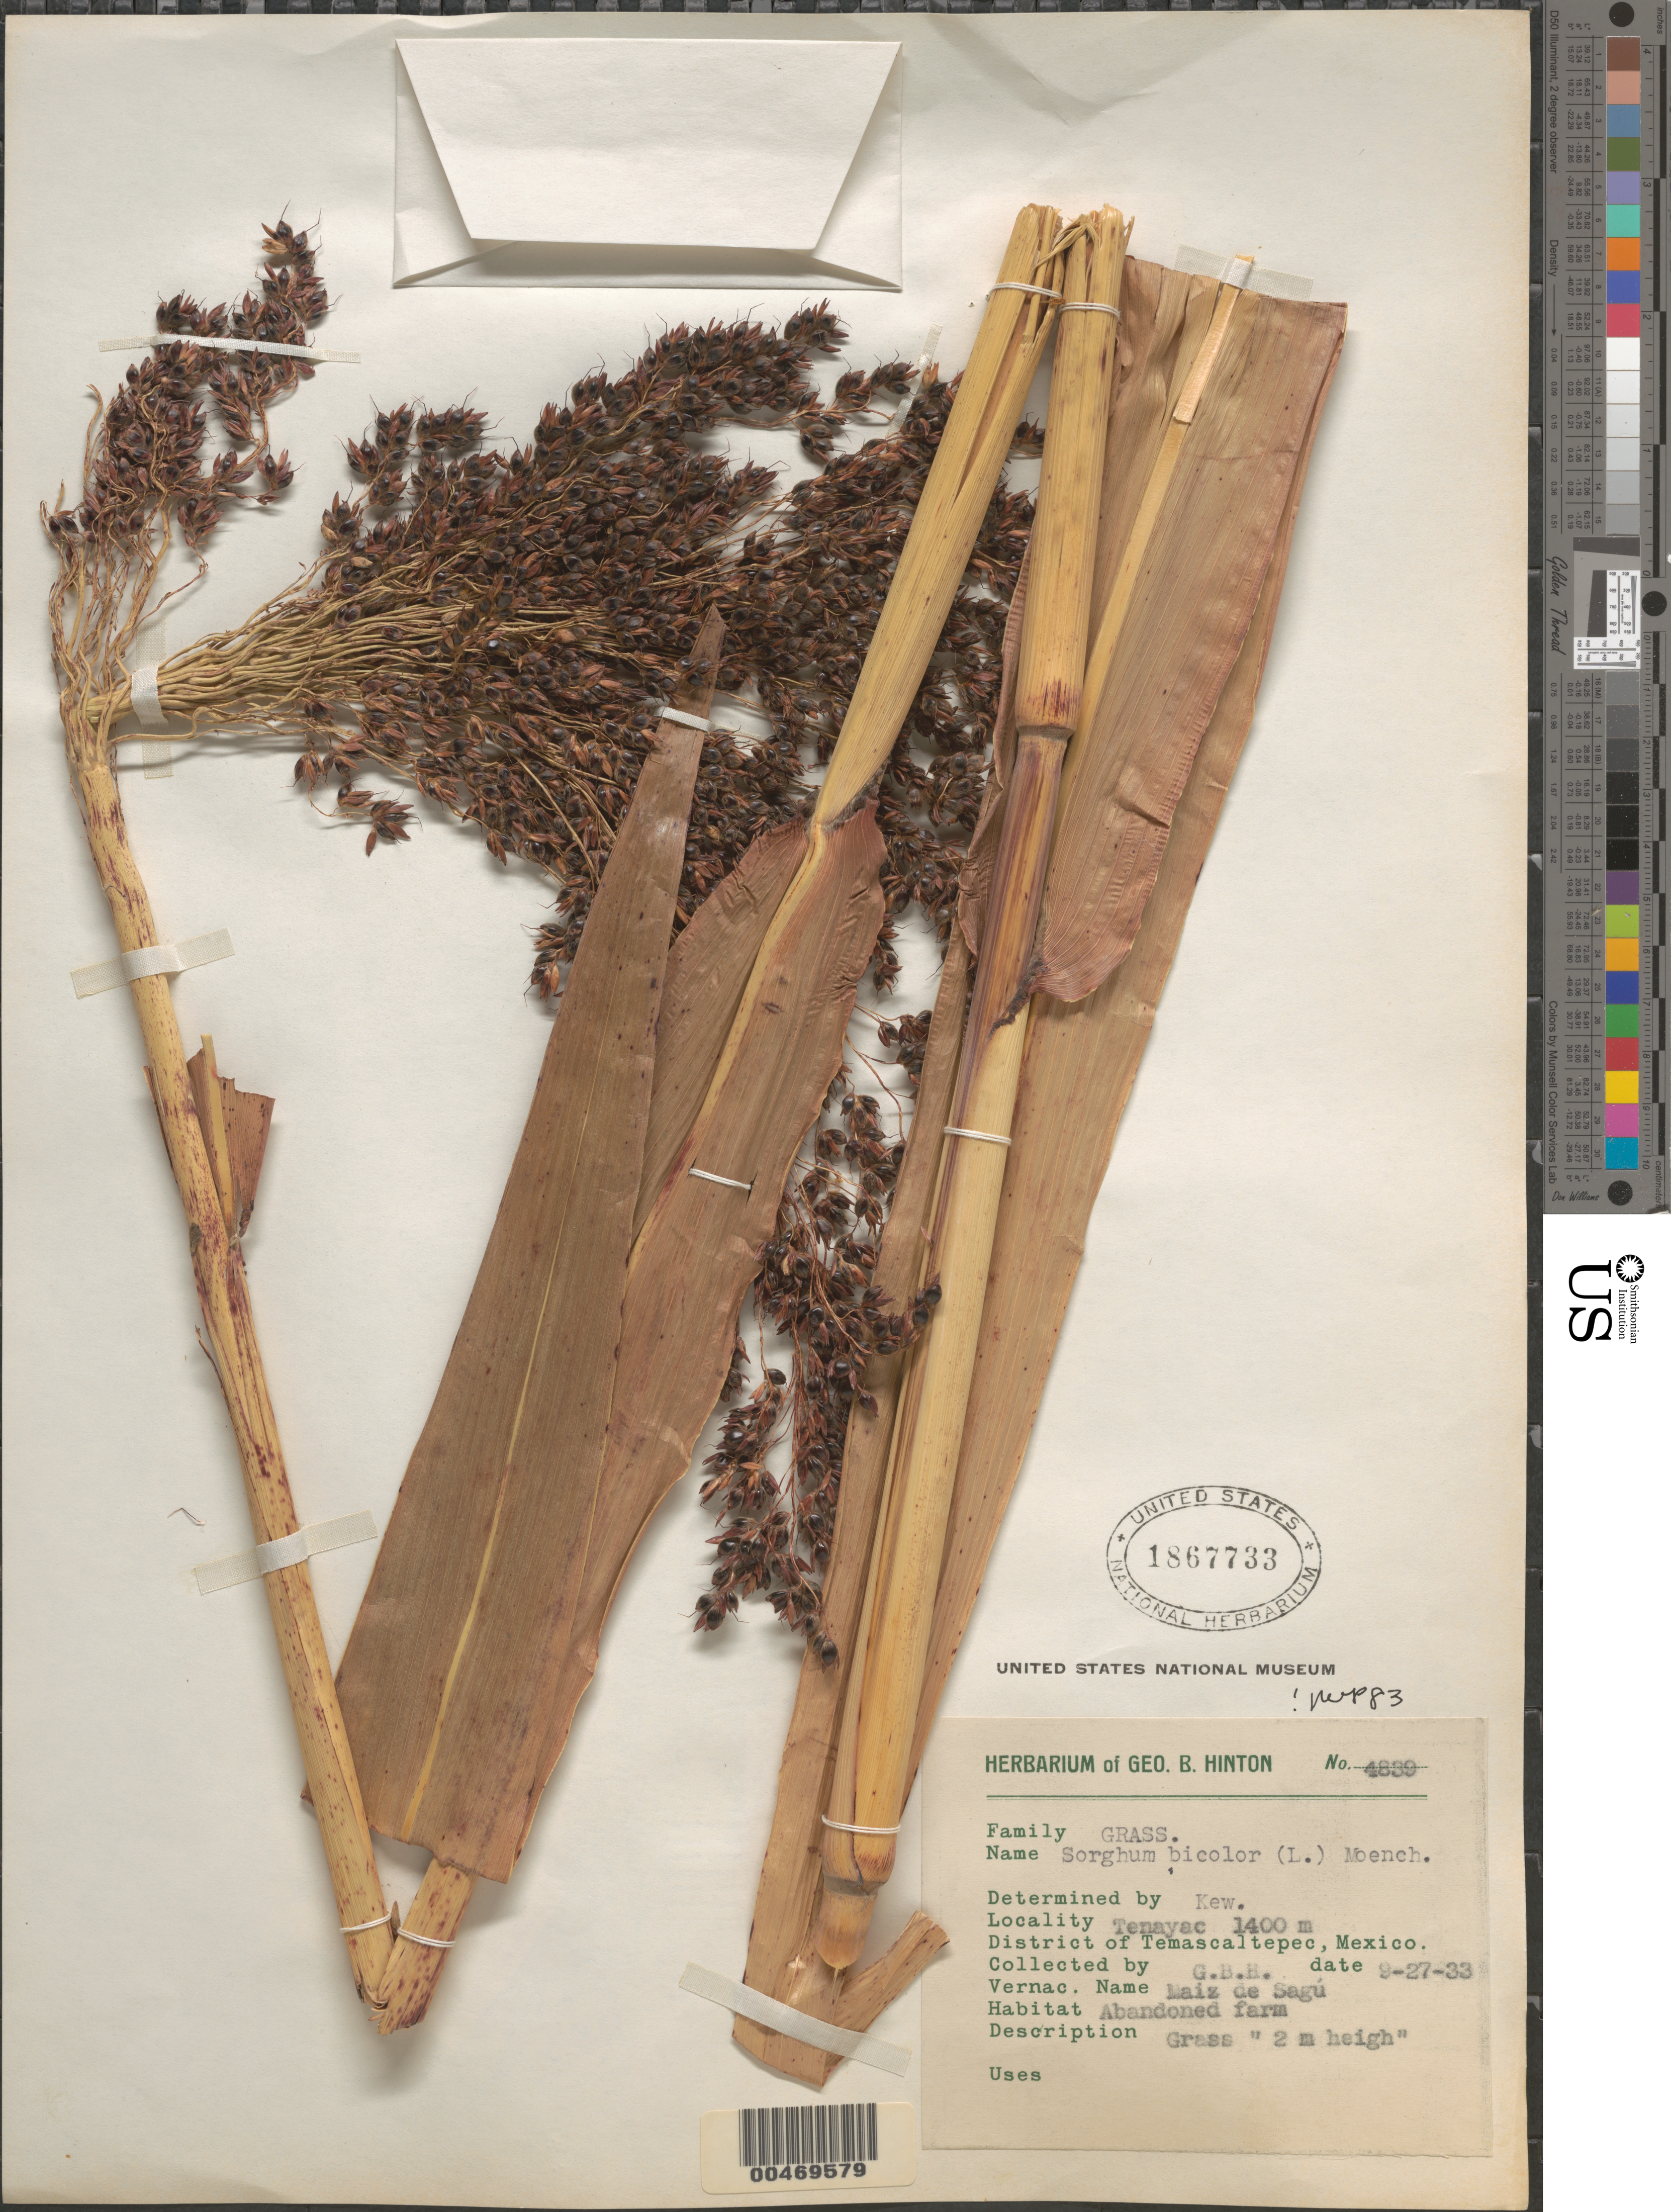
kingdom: Plantae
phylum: Tracheophyta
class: Liliopsida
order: Poales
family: Poaceae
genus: Sorghum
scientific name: Sorghum bicolor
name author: (L.) Moench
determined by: Pohl, R. W.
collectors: G. B. Hinton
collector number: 4839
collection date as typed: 27 Sep 1933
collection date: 1933-09-27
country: Mexico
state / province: México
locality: Dist of Temascaltepec, Tenayac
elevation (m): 1400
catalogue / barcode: US 1867733